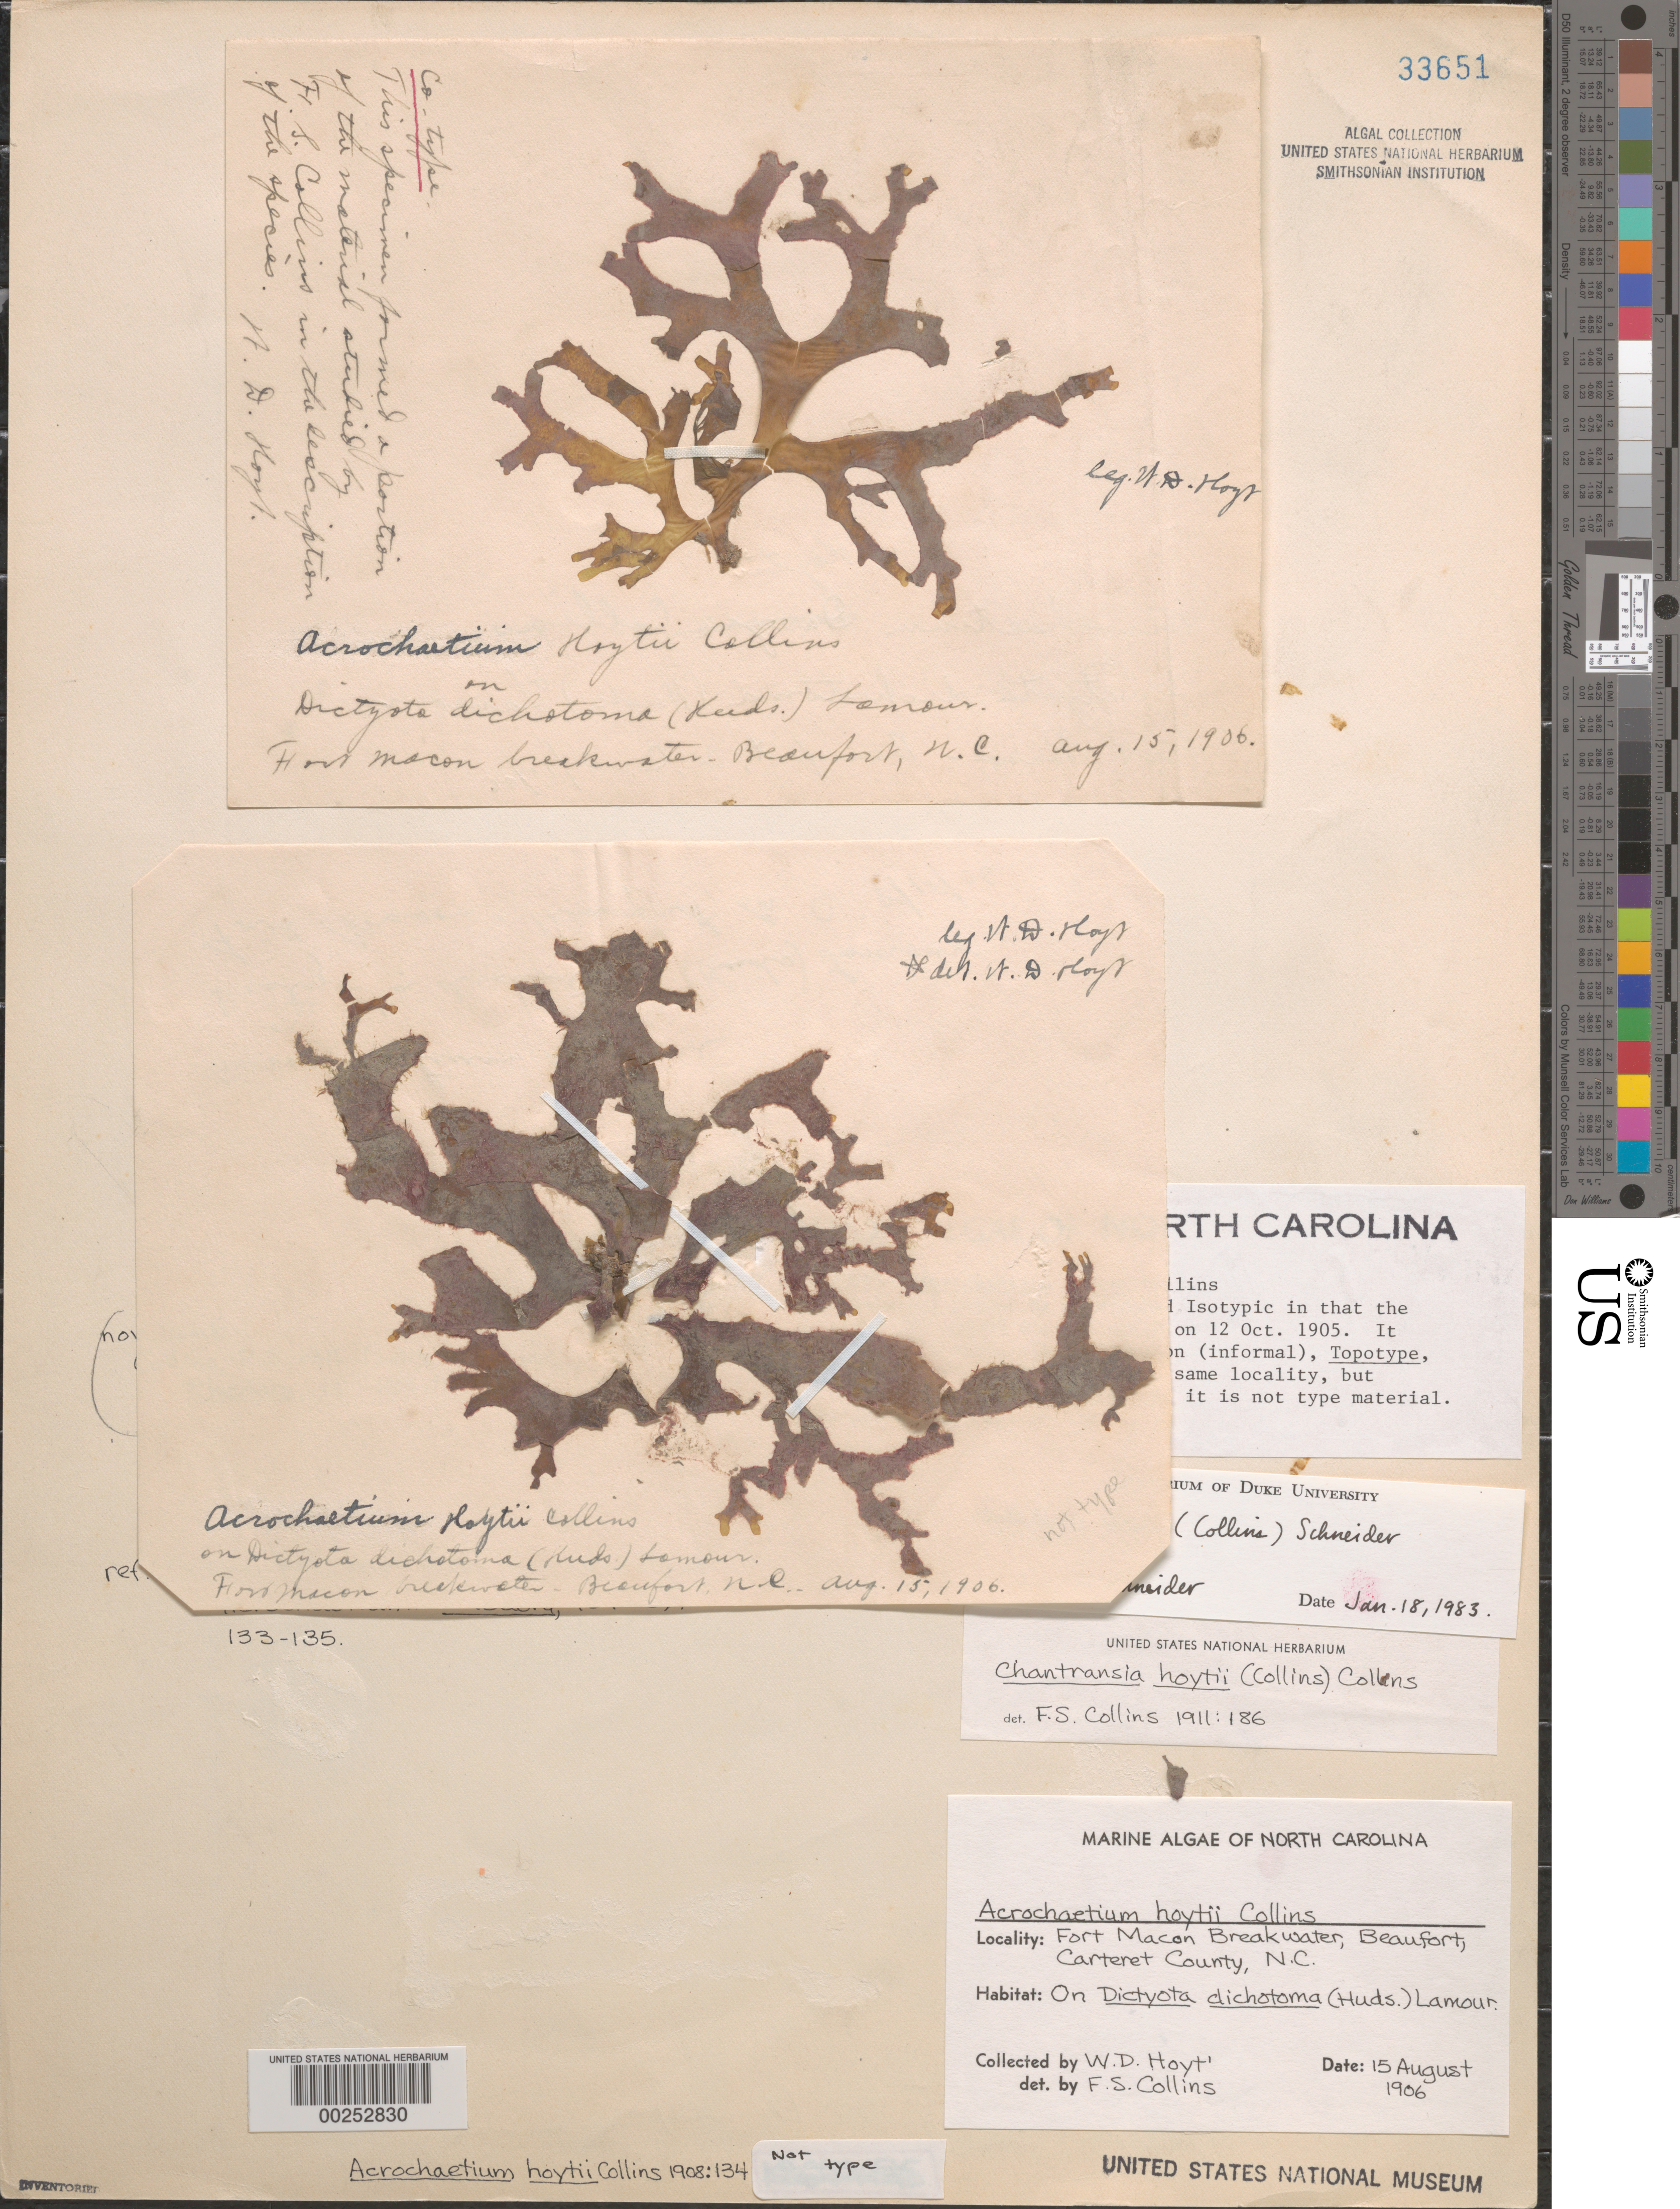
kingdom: Plantae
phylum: Rhodophyta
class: Florideophyceae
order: Acrochaetiales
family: Acrochaetiaceae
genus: Acrochaetium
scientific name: Acrochaetium hoytii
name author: Collins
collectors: W. D. Hoyt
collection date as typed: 15 Aug 1906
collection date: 1906-08-15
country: United States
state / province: North Carolina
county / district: Carteret County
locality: Beaufort, Fort Macon breakwater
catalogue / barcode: US 33651